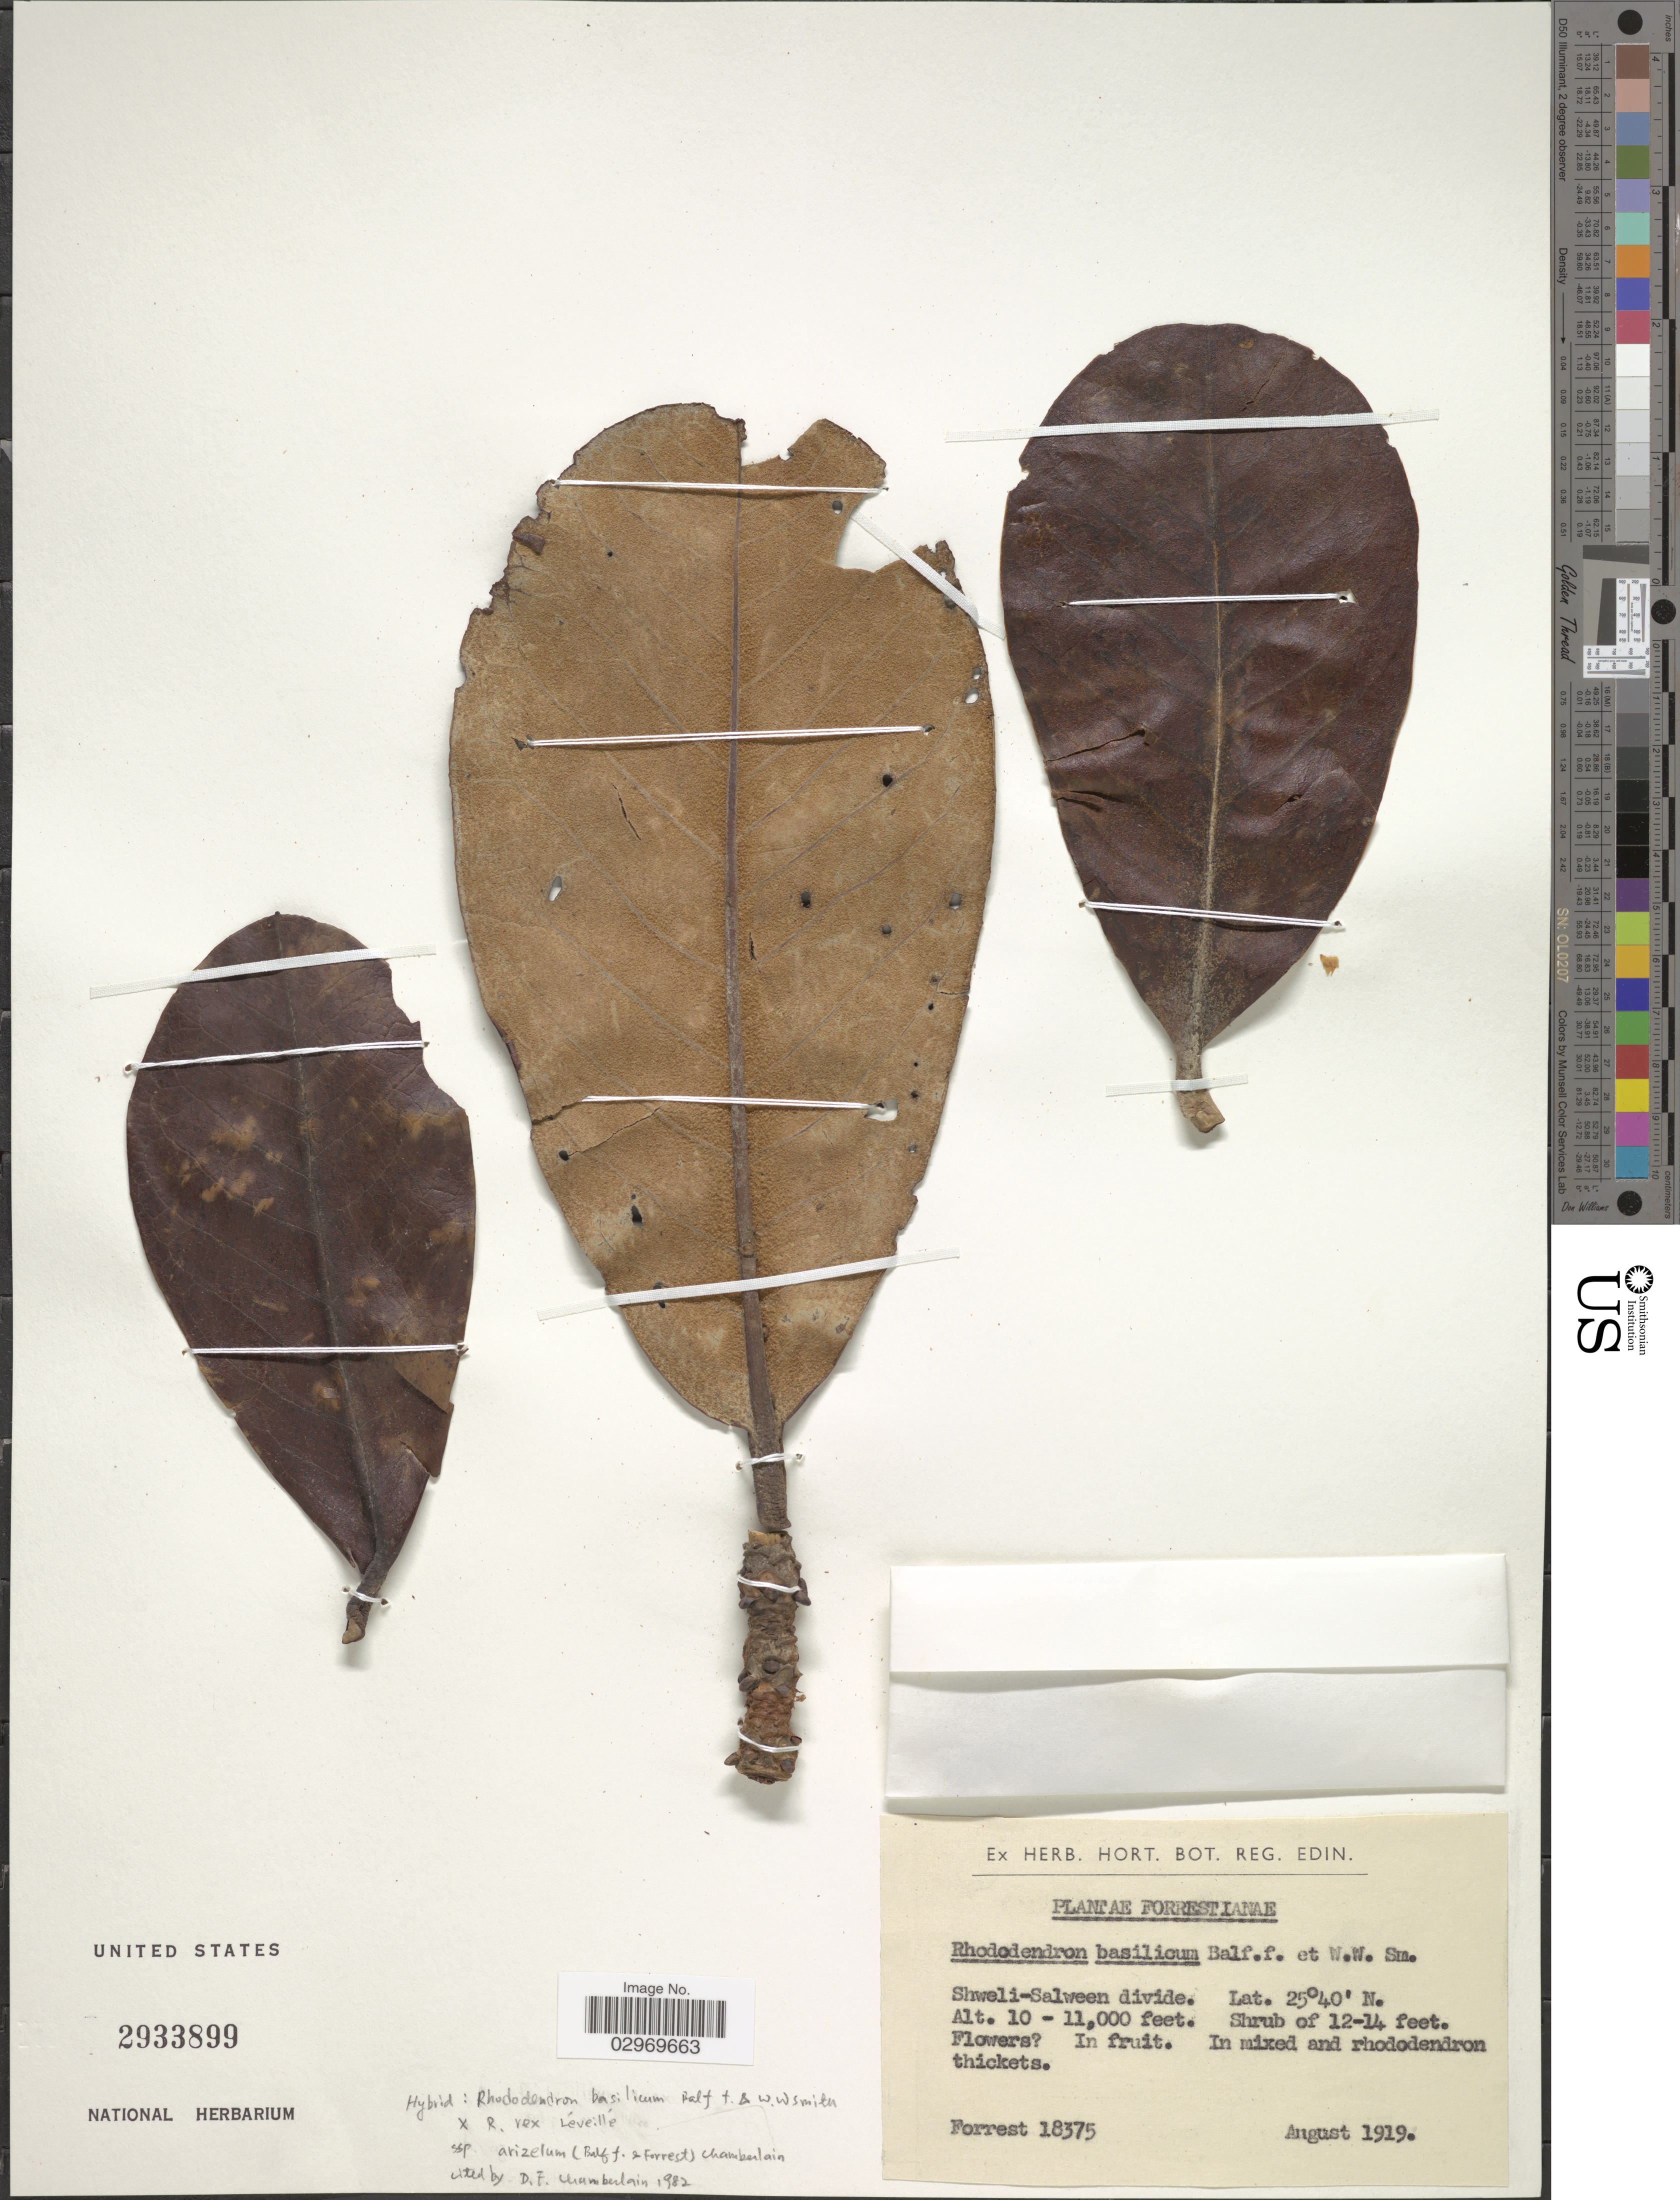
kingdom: Plantae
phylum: Tracheophyta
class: Magnoliopsida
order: Ericales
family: Ericaceae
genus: Rhododendron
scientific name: Rhododendron basilicum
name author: Balf. f. & W.W. Sm.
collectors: -. Forrest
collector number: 18375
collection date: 1919-08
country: China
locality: Shweli-Salween divide.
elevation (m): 3048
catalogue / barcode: US 2933899